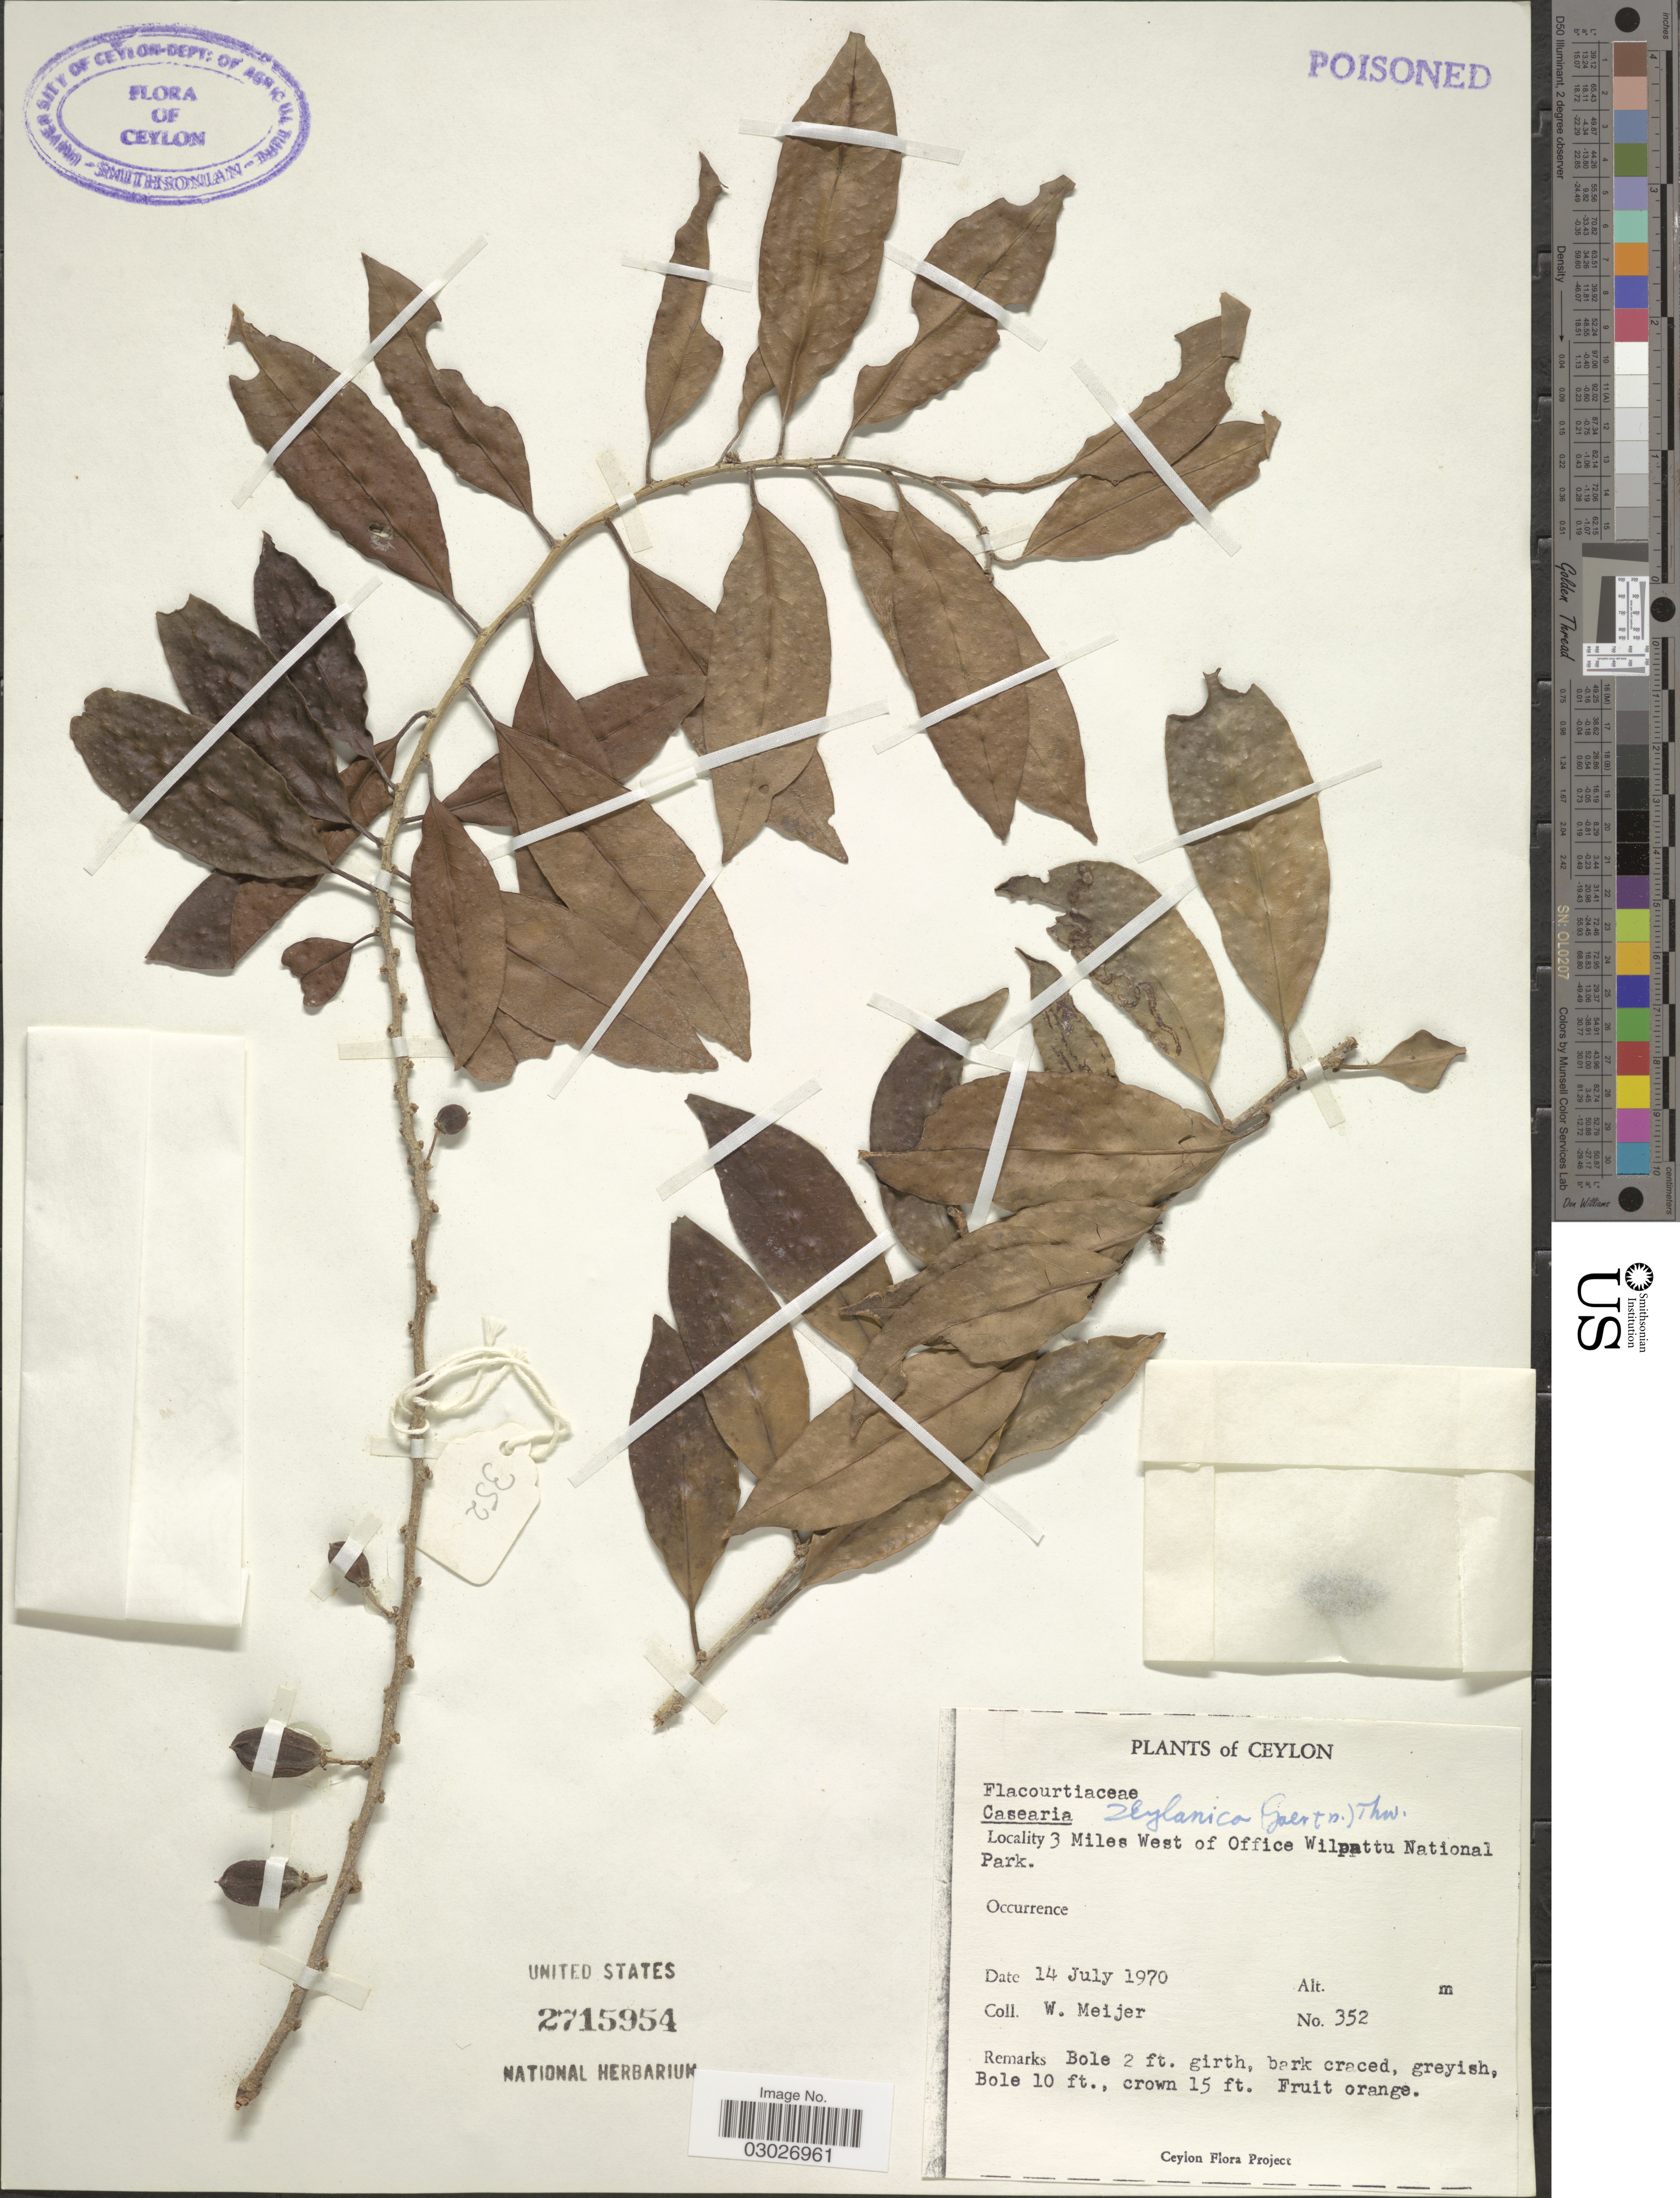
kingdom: Plantae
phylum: Tracheophyta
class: Magnoliopsida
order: Malpighiales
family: Salicaceae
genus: Casearia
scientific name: Casearia zeylanica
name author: Thwaites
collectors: W. Meijer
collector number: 352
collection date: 1970-07-14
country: Sri Lanka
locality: Ceylon. 3 Miles West of Office Wilpattu National Park.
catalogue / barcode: US 2715954